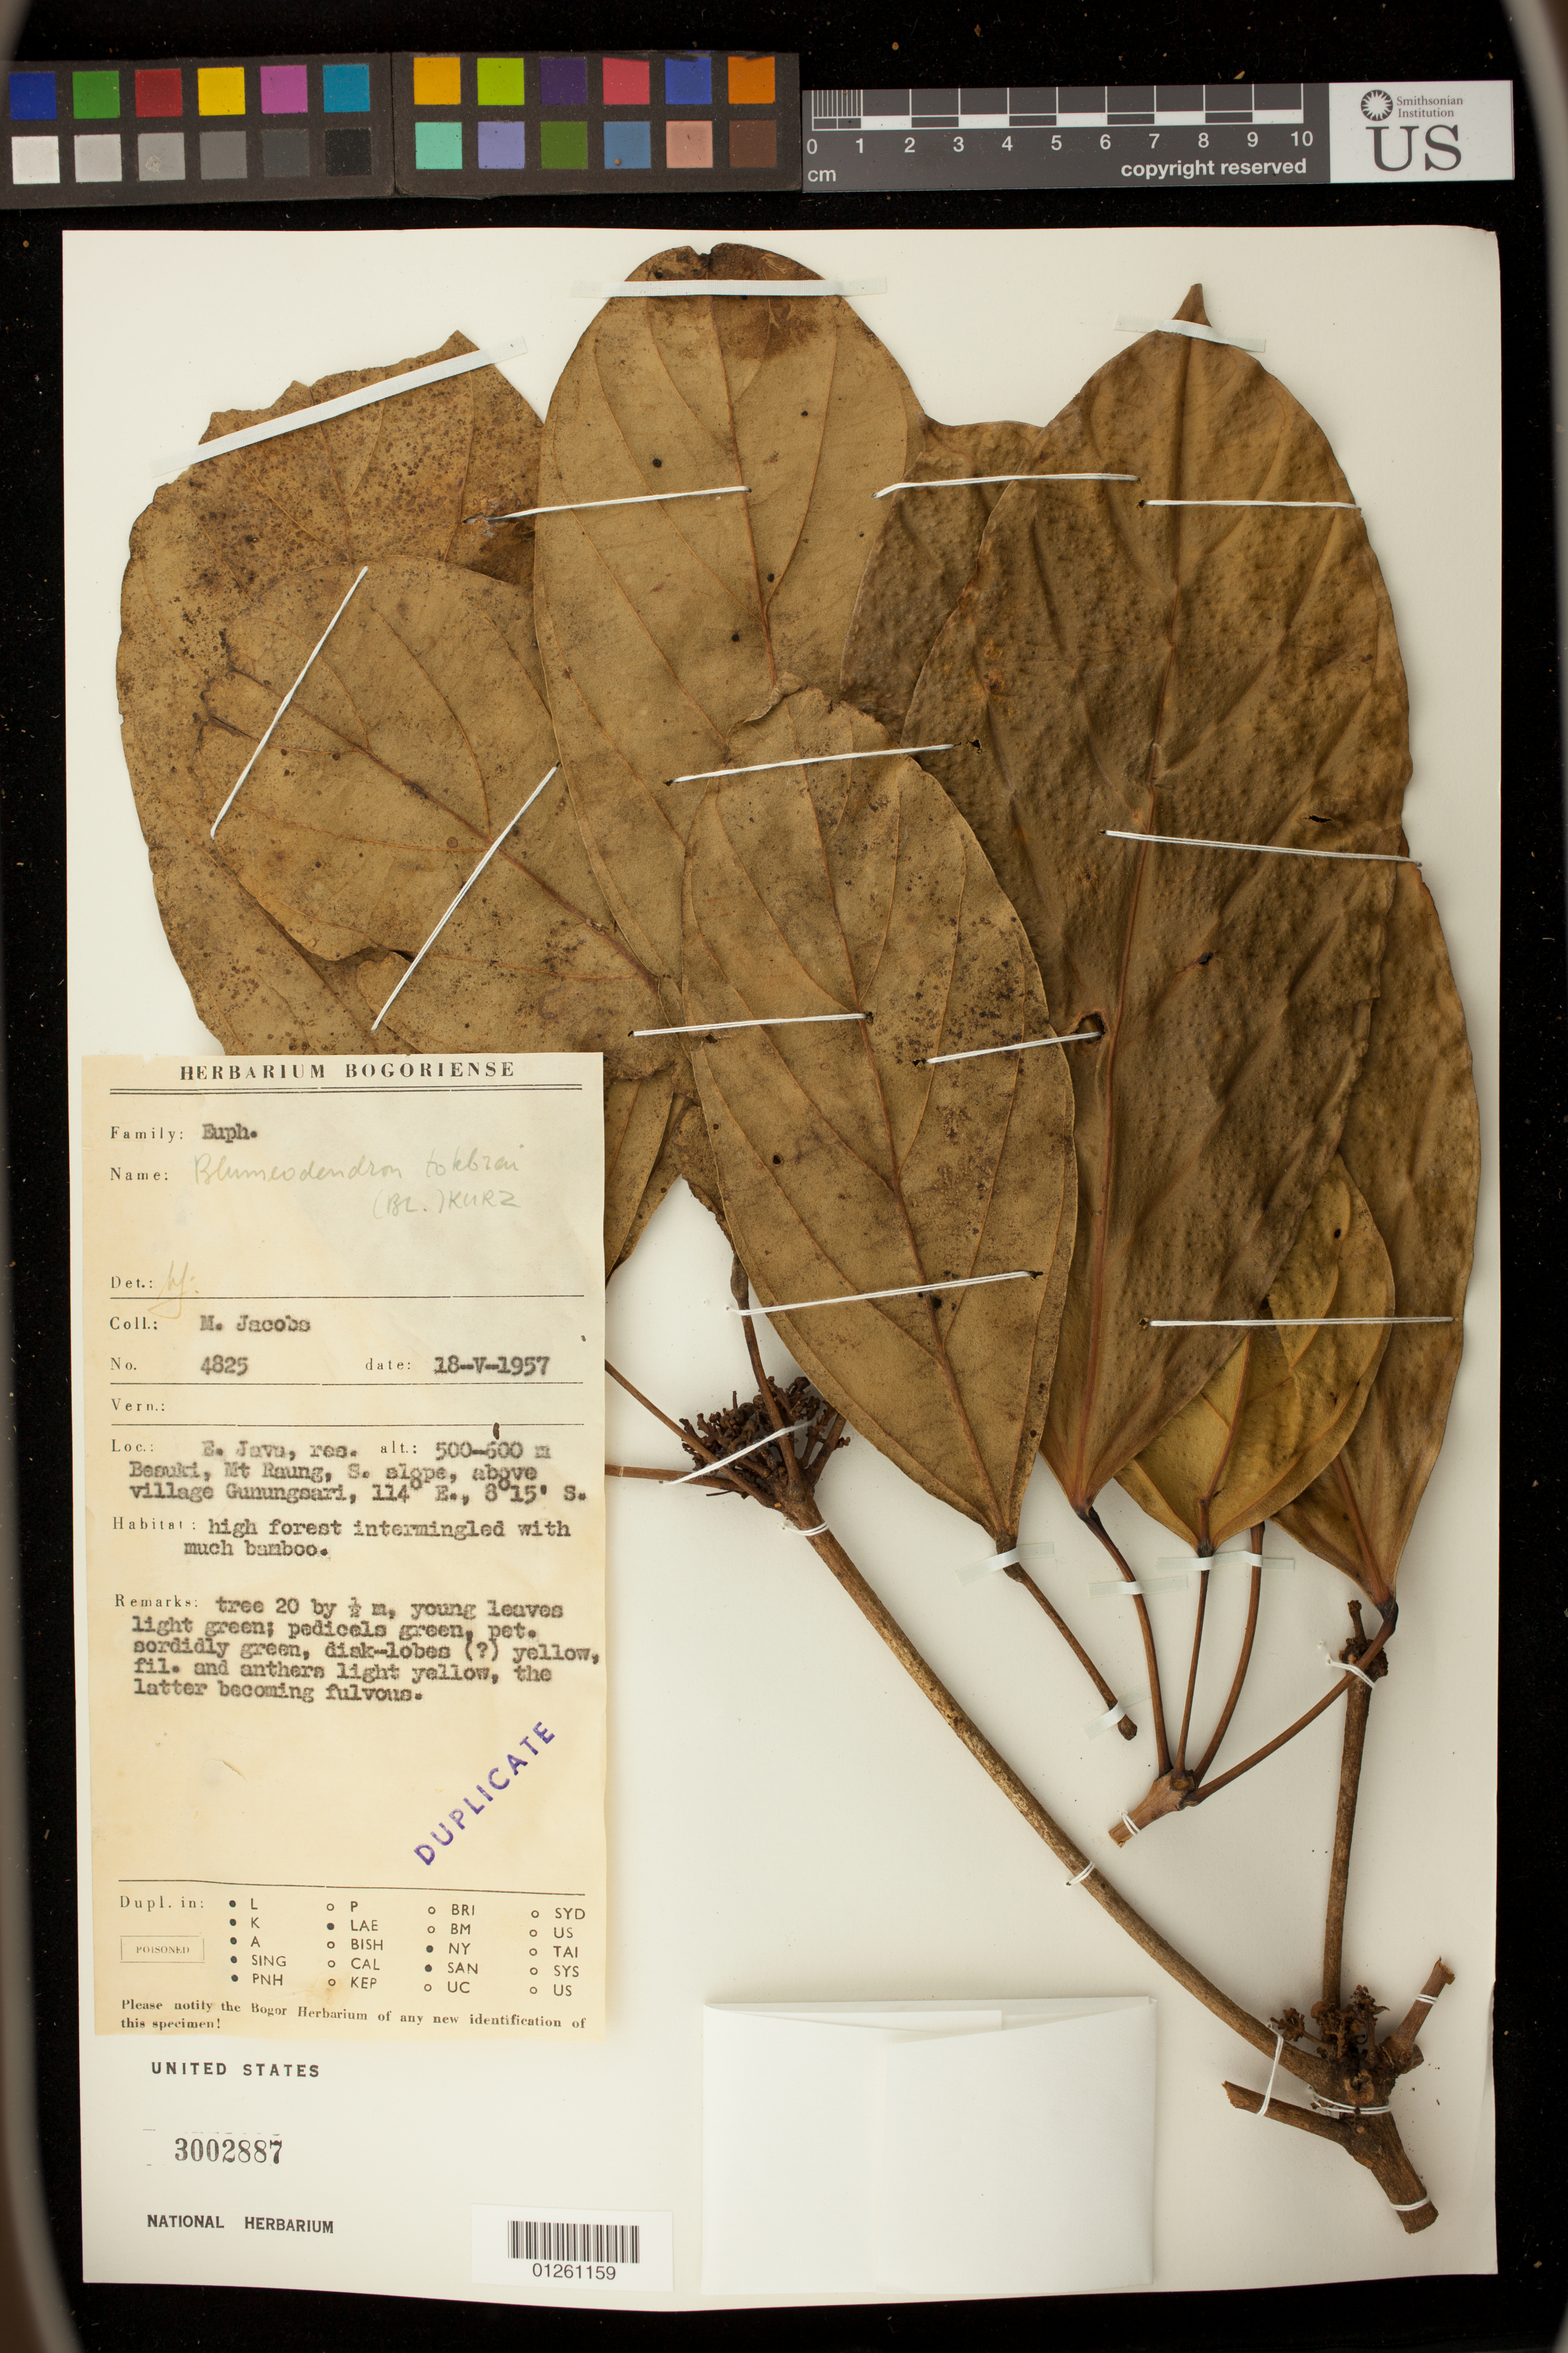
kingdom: Plantae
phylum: Tracheophyta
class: Magnoliopsida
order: Malpighiales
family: Euphorbiaceae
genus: Blumeodendron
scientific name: Blumeodendron tokbrai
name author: (Blume) Kurz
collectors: M. Jacobs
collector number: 4825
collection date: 1957-05-18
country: Indonesia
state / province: Java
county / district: Jawa Timur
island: Java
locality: Besuki, Mt. Raung, S. slope, above village Gunungsari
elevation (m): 500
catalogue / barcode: US 3002887